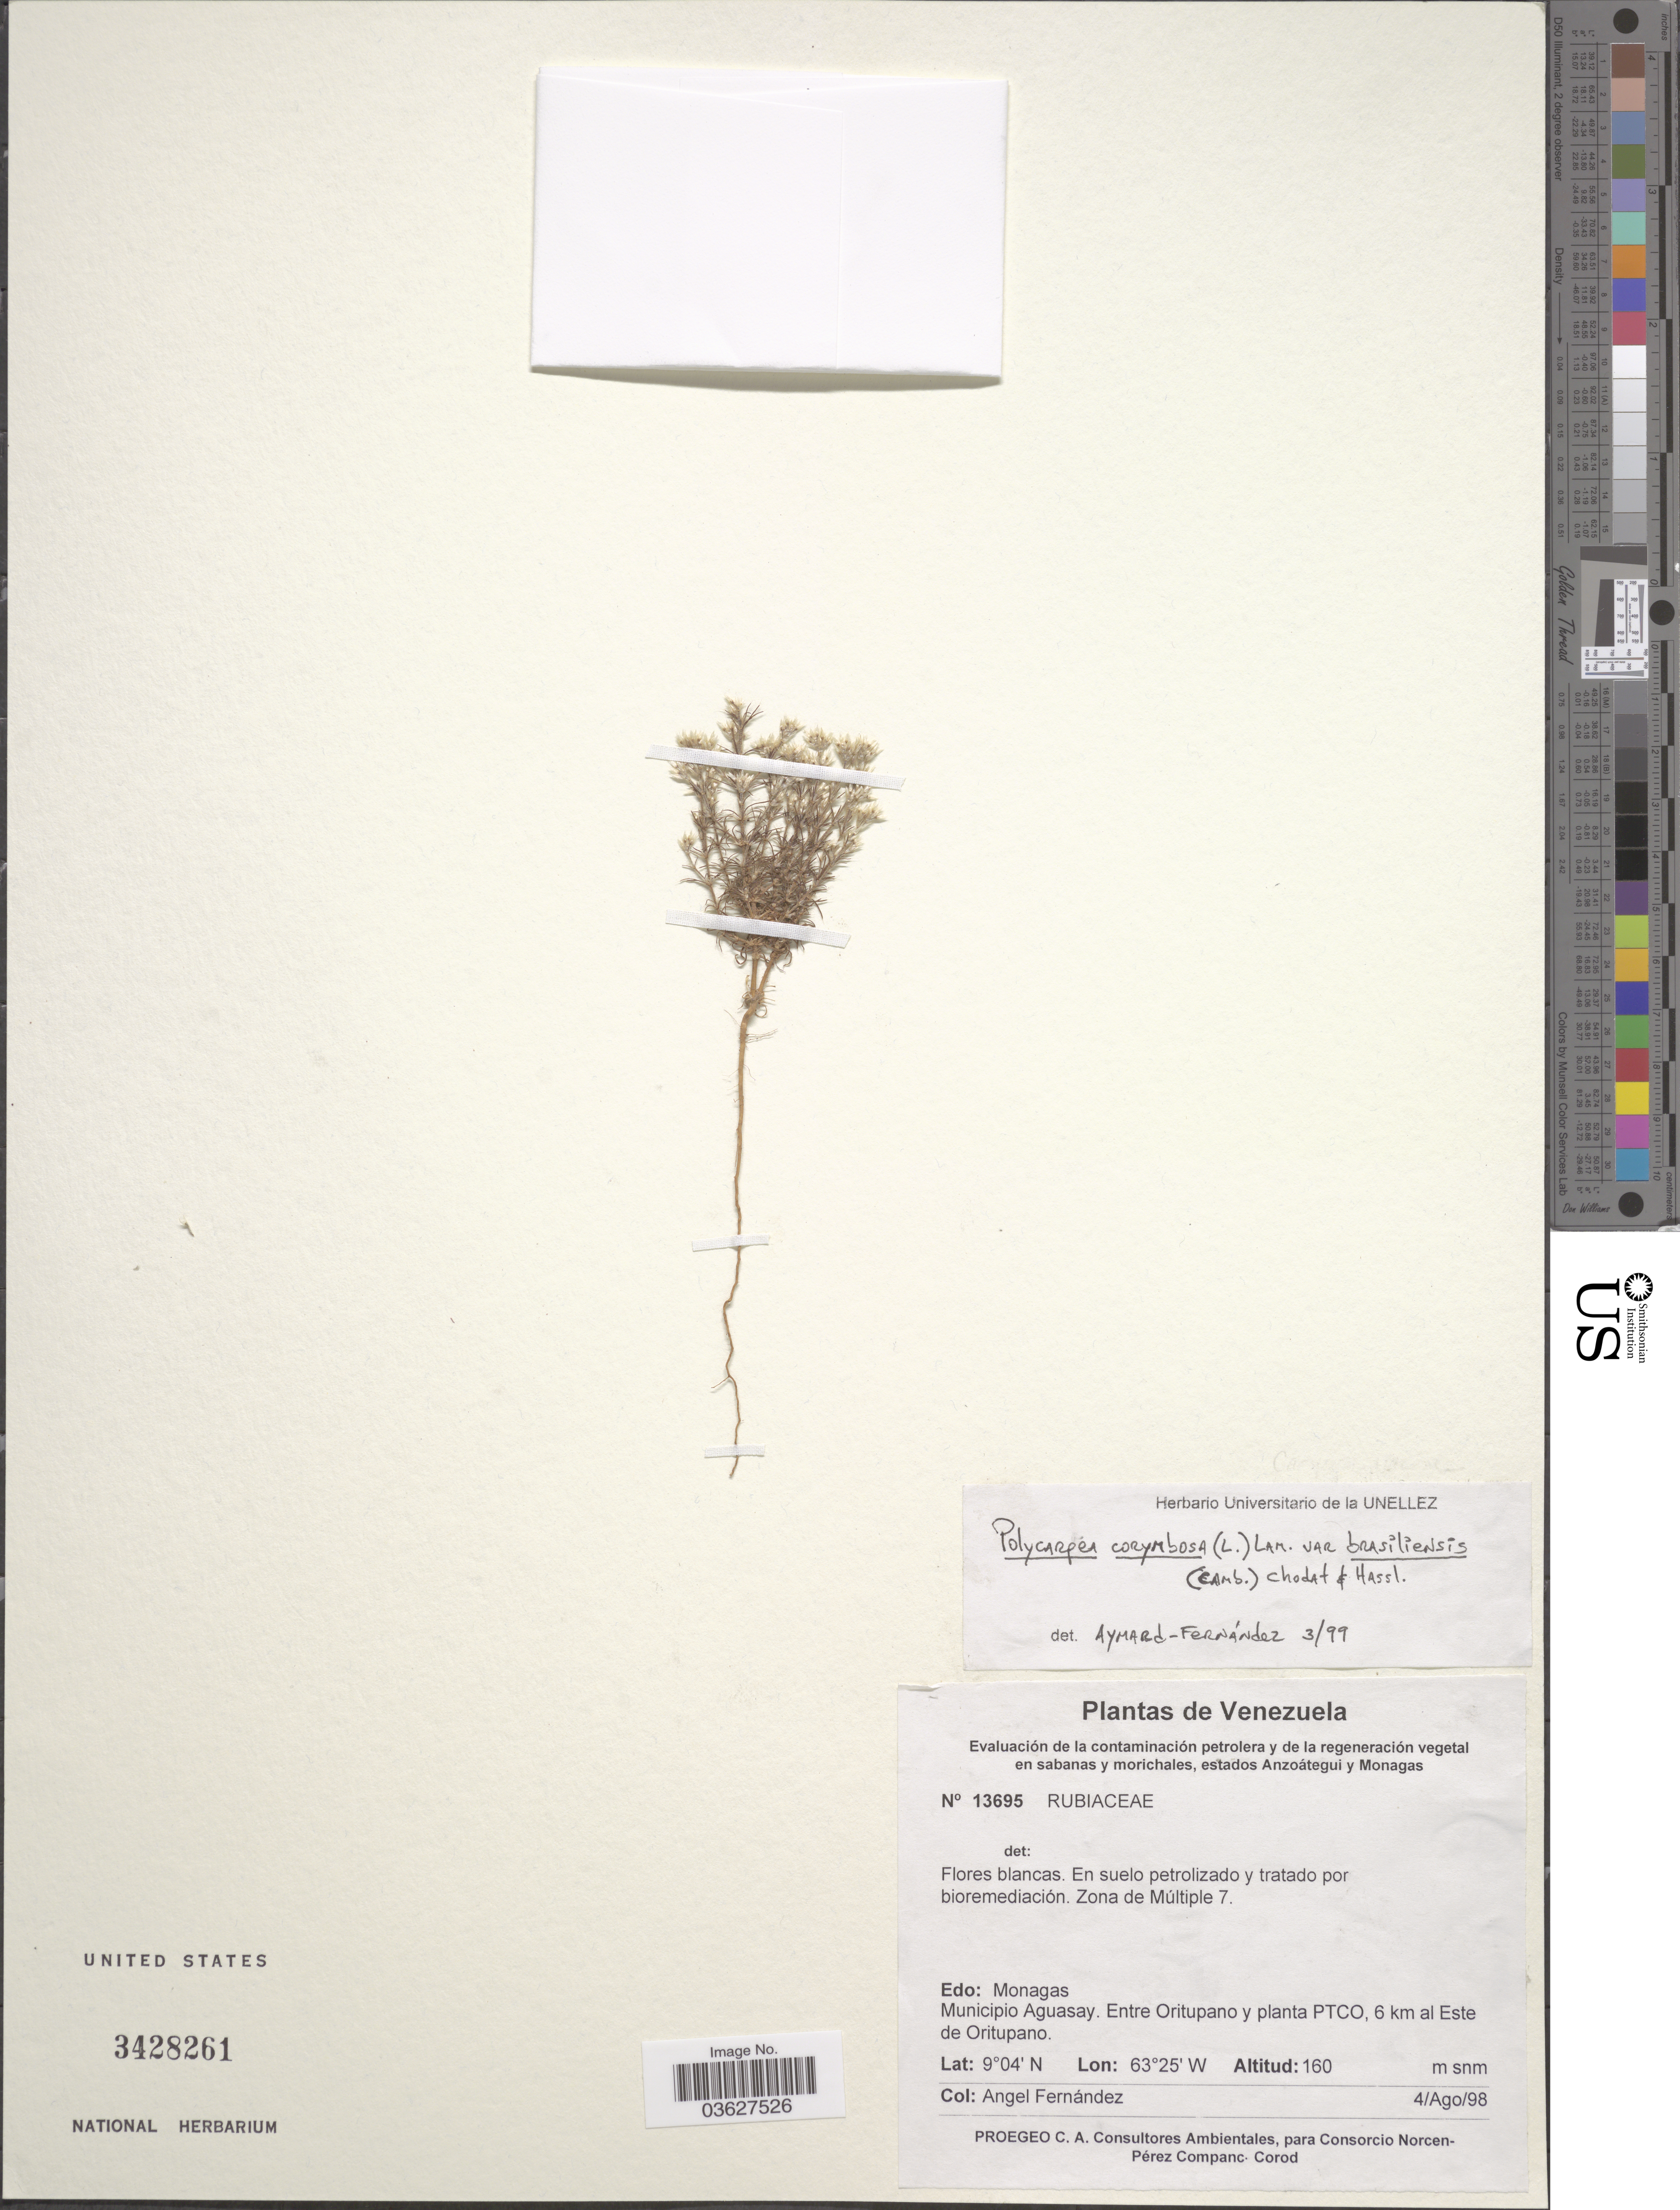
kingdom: Plantae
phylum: Tracheophyta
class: Magnoliopsida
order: Caryophyllales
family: Caryophyllaceae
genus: Polycarpaea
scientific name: Polycarpaea corymbosa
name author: (L.) Lam.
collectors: Á. Fernández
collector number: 13695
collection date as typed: Transcribed d/m/y: 4/8/98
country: Venezuela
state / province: Monagas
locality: Municipio Aguasay. Entre Oritupano y planta PTCO, 6 km al Este de Oritupano.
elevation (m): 160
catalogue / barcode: US 3428261